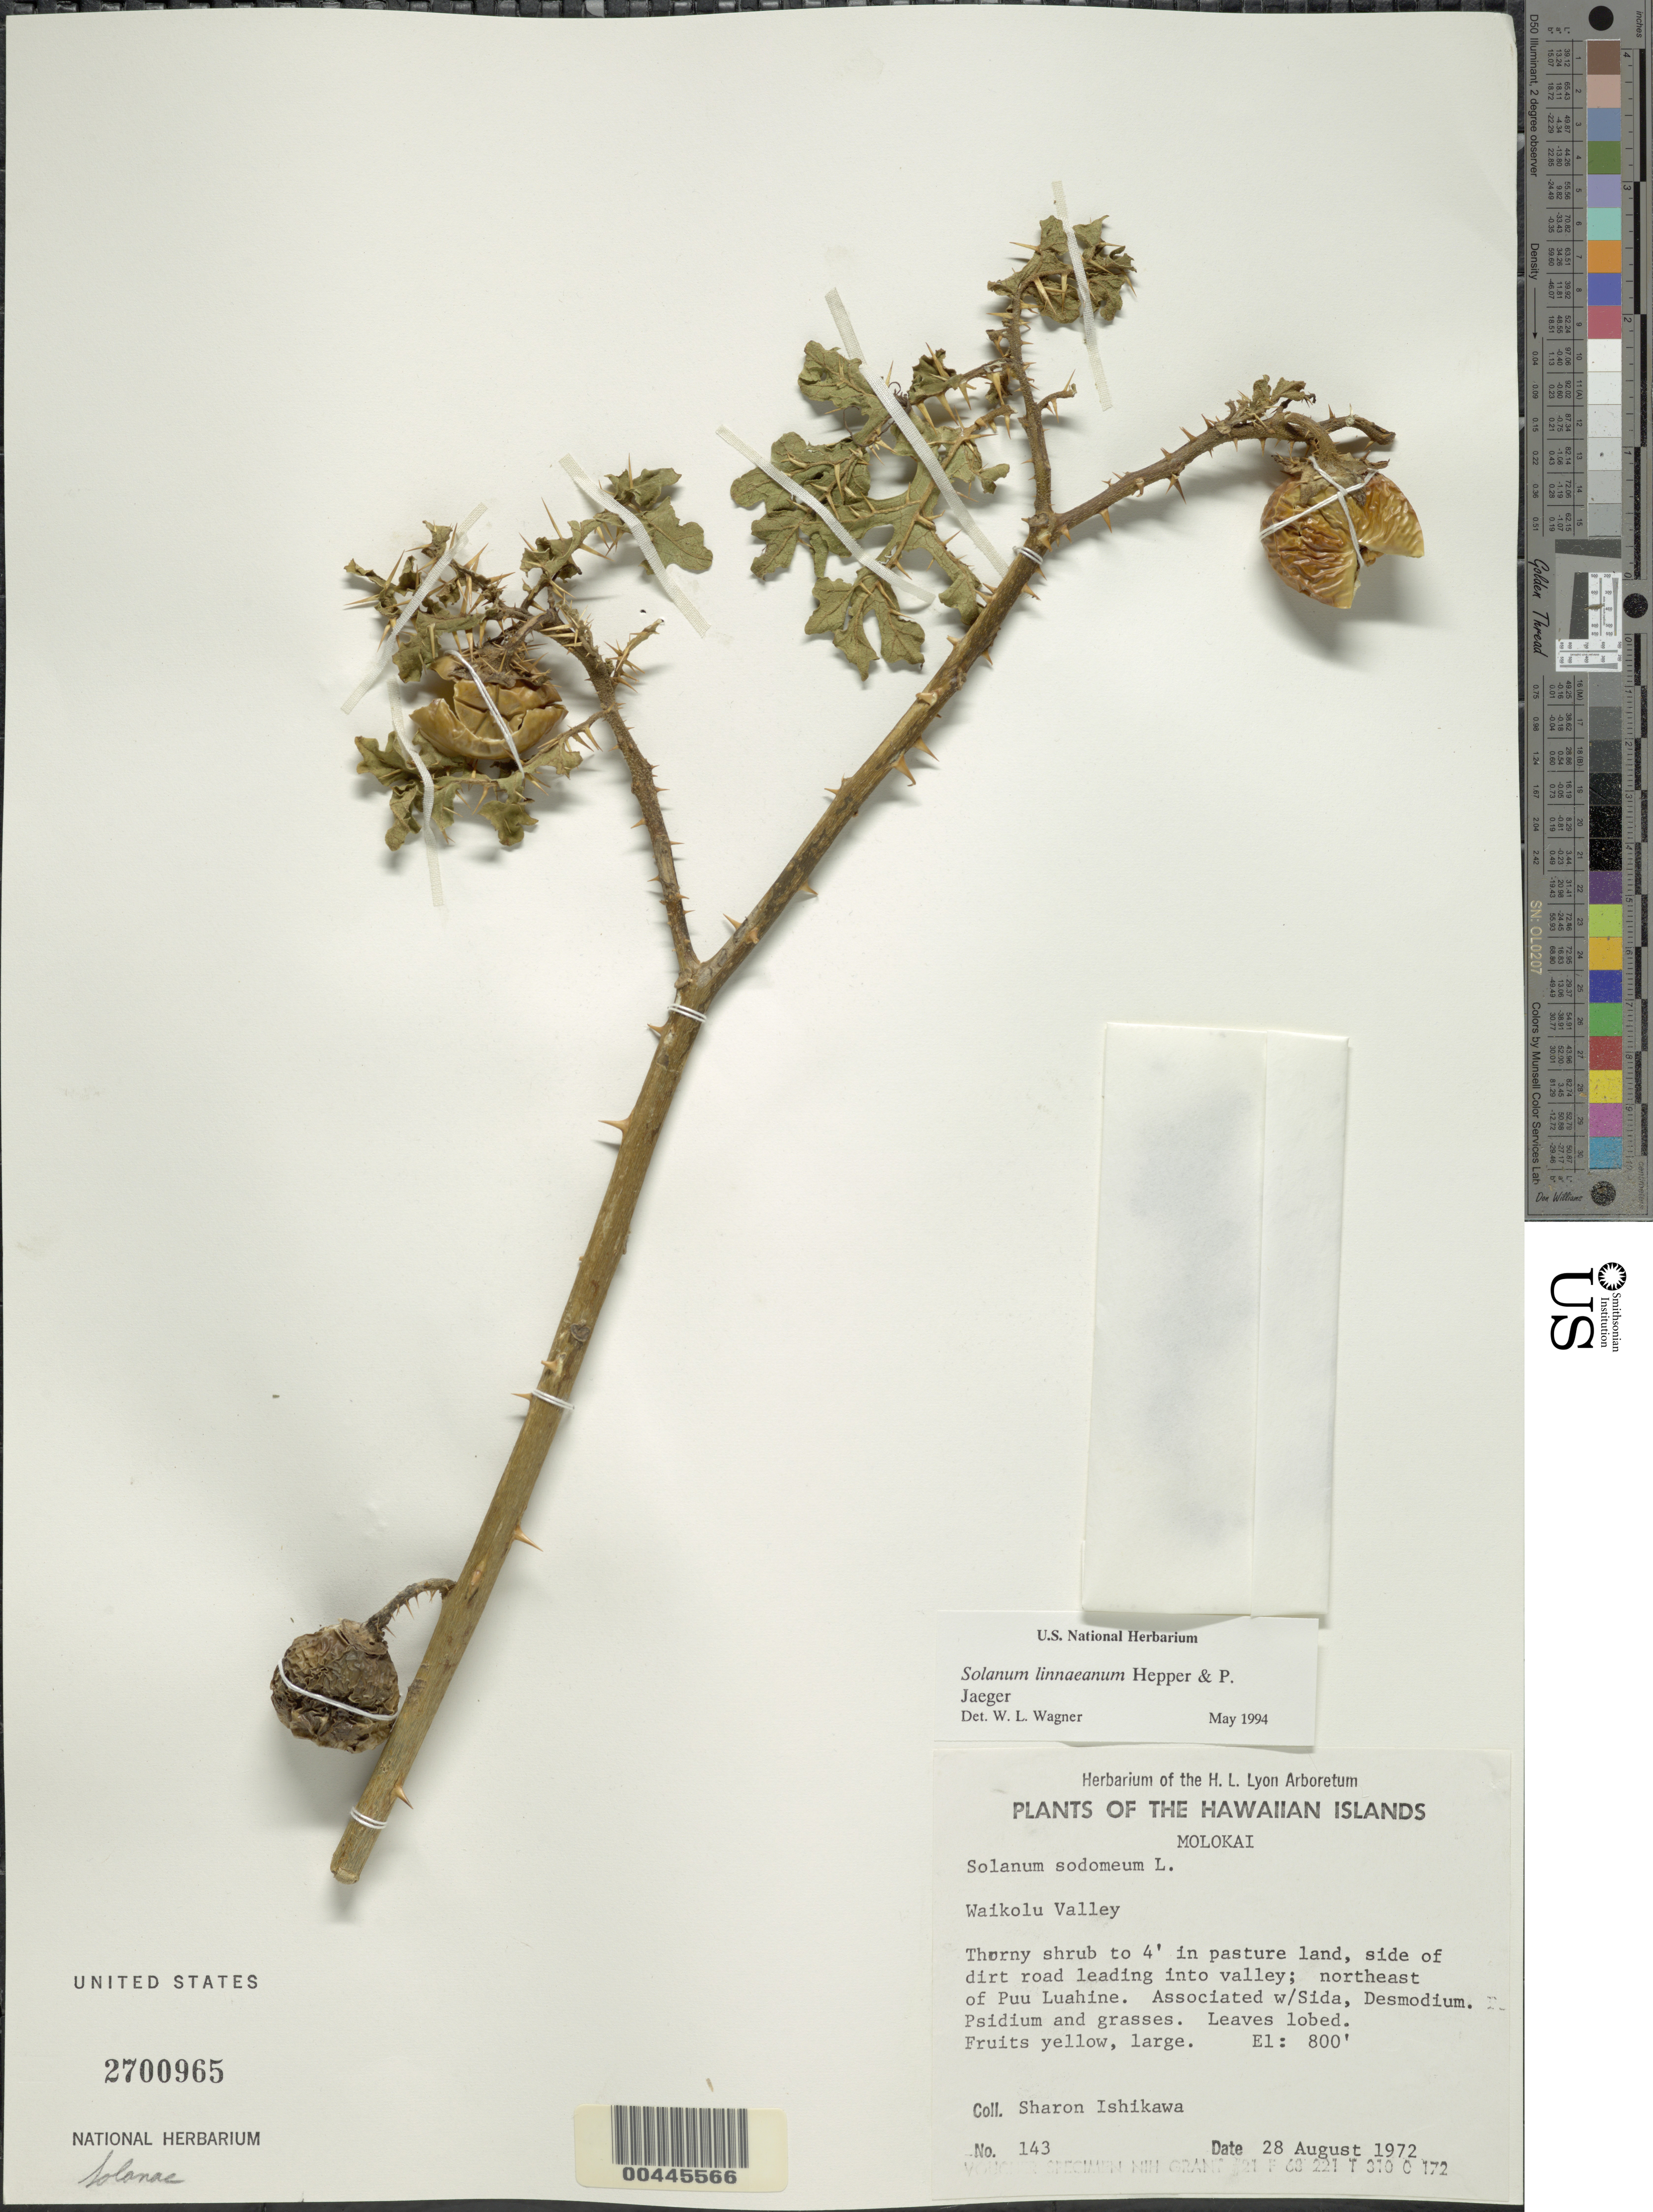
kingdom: Plantae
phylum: Tracheophyta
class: Magnoliopsida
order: Solanales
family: Solanaceae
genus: Solanum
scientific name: Solanum linnaeanum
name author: Hepper & P.-M.L.Jaeger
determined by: Wagner, W. L., (BOT), Smithsonian Institution - National Museum of Natural History (UNITED STATES)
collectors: S. S. Ishikawa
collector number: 143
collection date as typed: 28 Aug 1972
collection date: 1972-08-28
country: United States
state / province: Hawaii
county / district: Maui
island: Moloka'i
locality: Waikolu Valley, NE of Puu Luahine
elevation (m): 244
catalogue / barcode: US 2700965